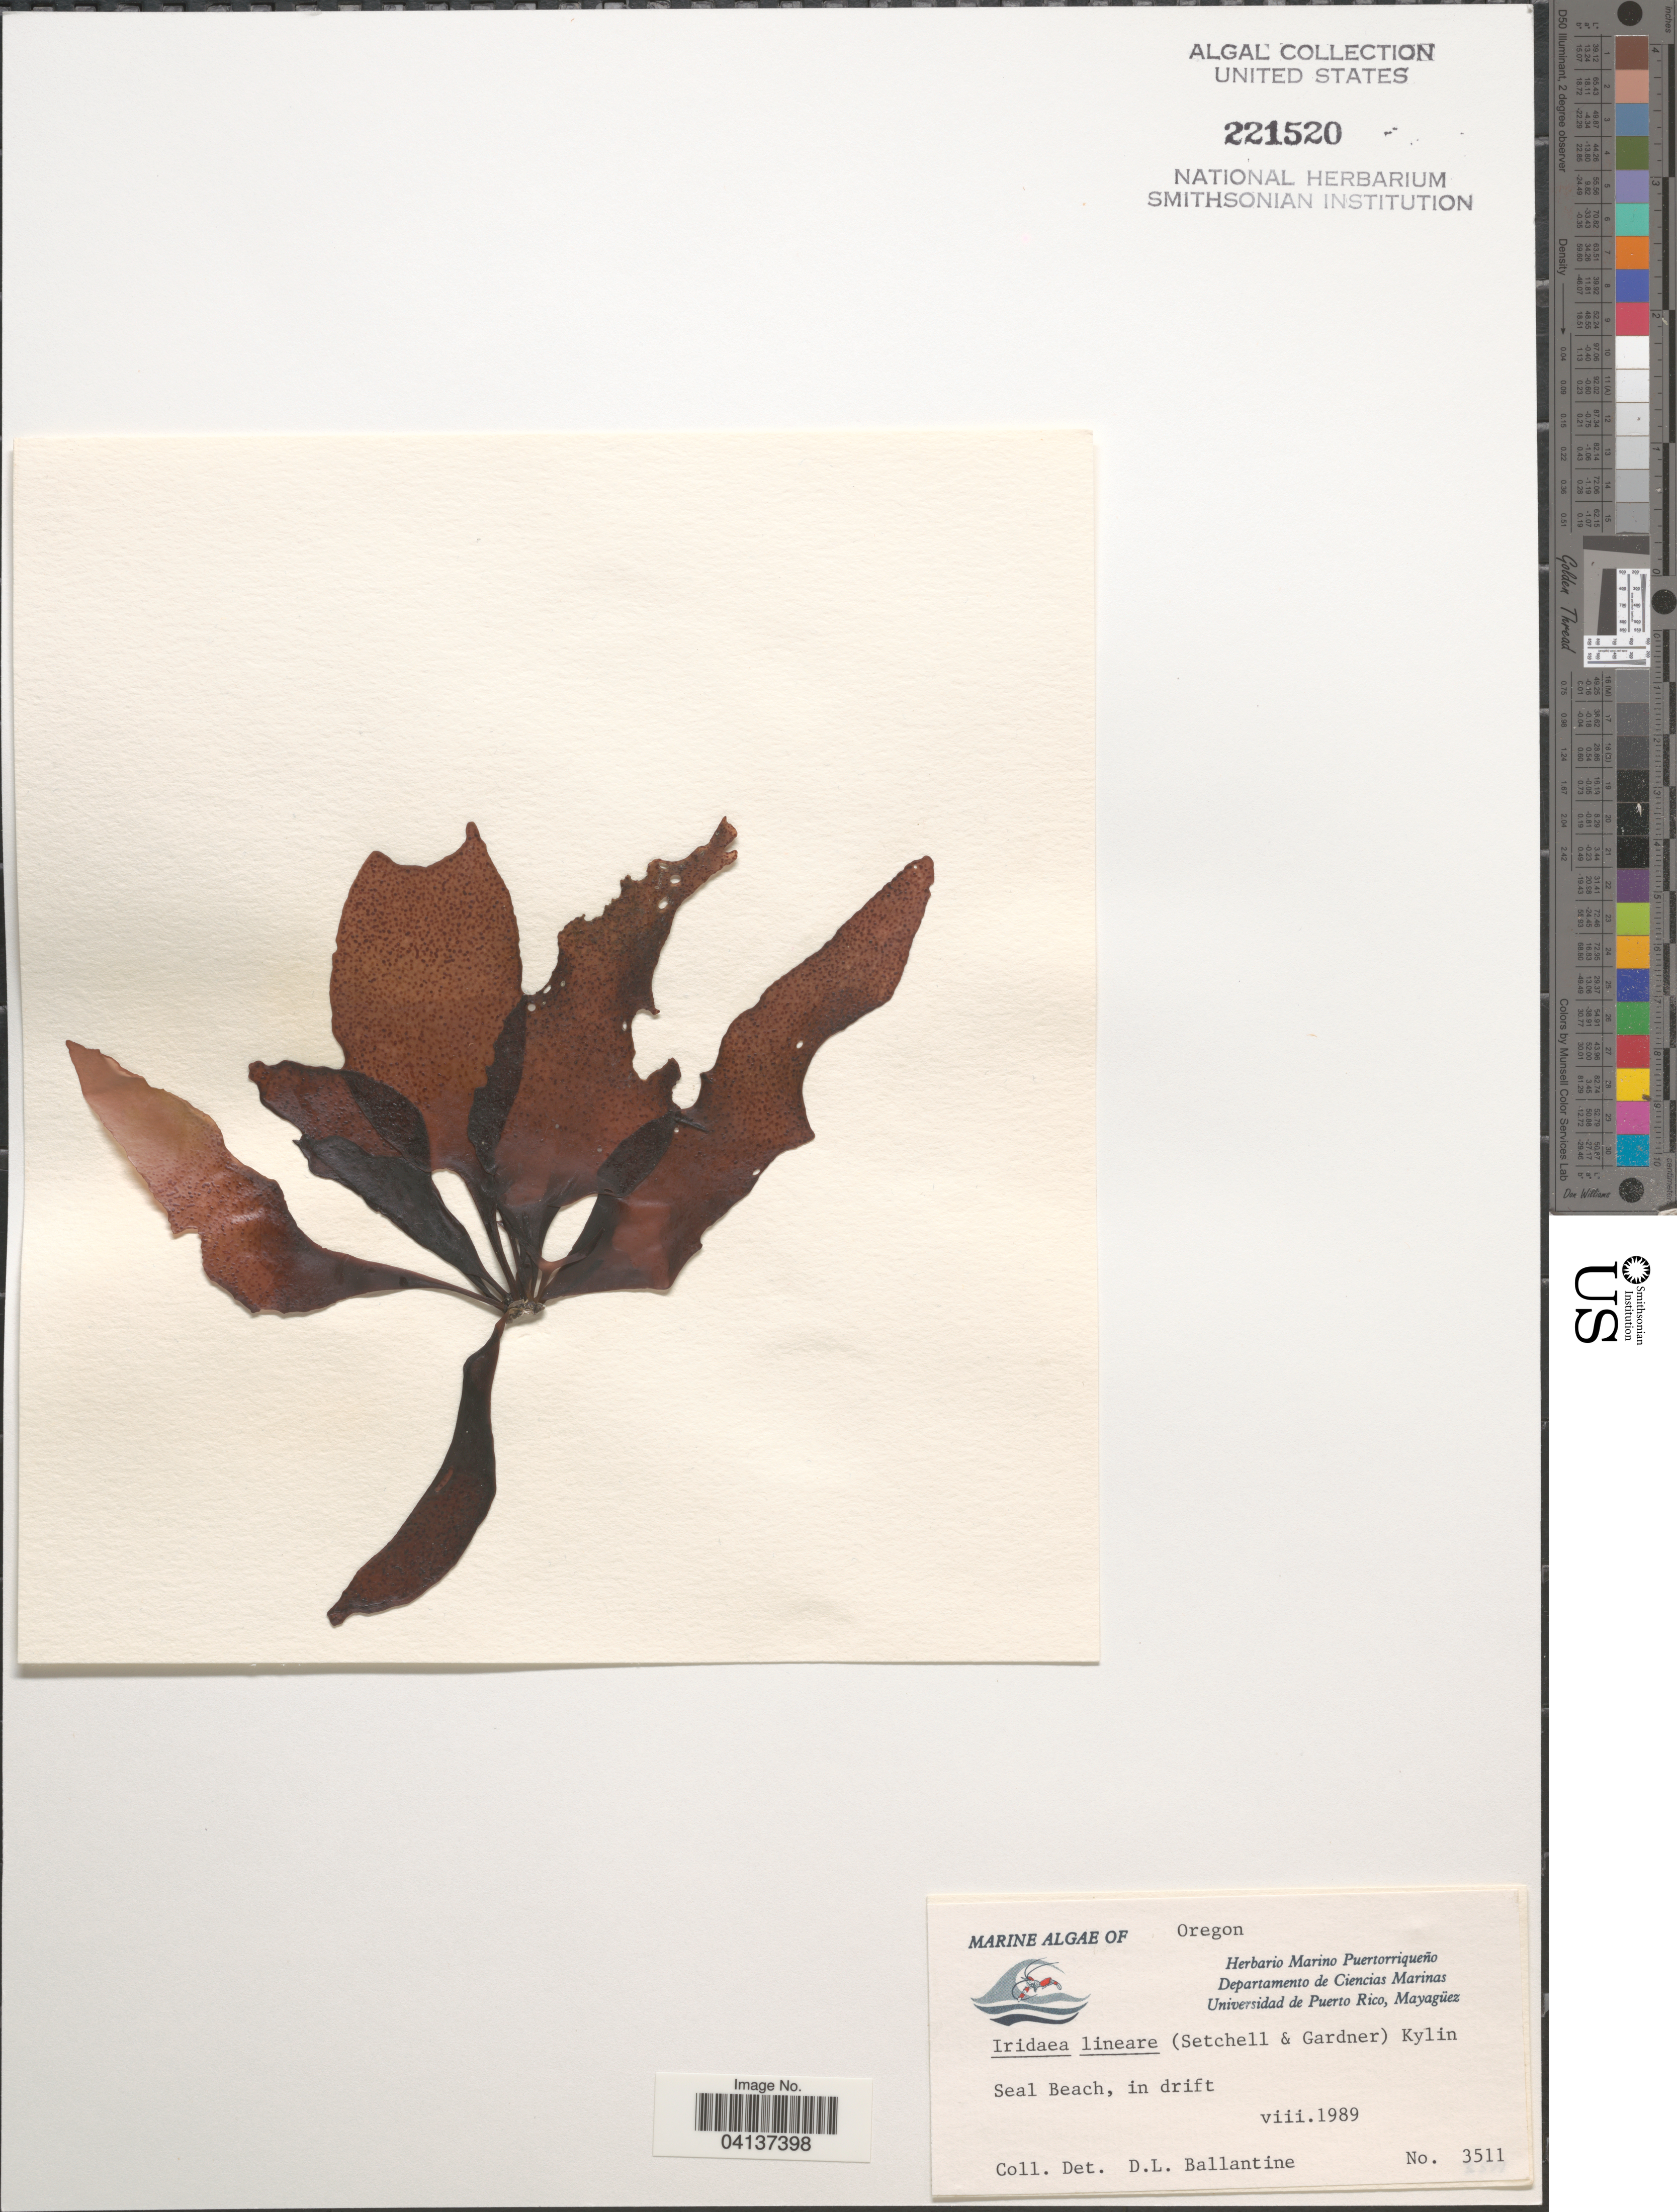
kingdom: Plantae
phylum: Rhodophyta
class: Florideophyceae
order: Gigartinales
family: Gigartinaceae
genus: Mazzaella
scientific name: Mazzaella linearis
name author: (Setchell & N.L. Gardner) Fredericq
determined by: Algae name updating Project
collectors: D.L. Ballantine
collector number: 3511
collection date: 1989-08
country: United States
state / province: Oregon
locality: Seal Beach, in drift.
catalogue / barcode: US 221520